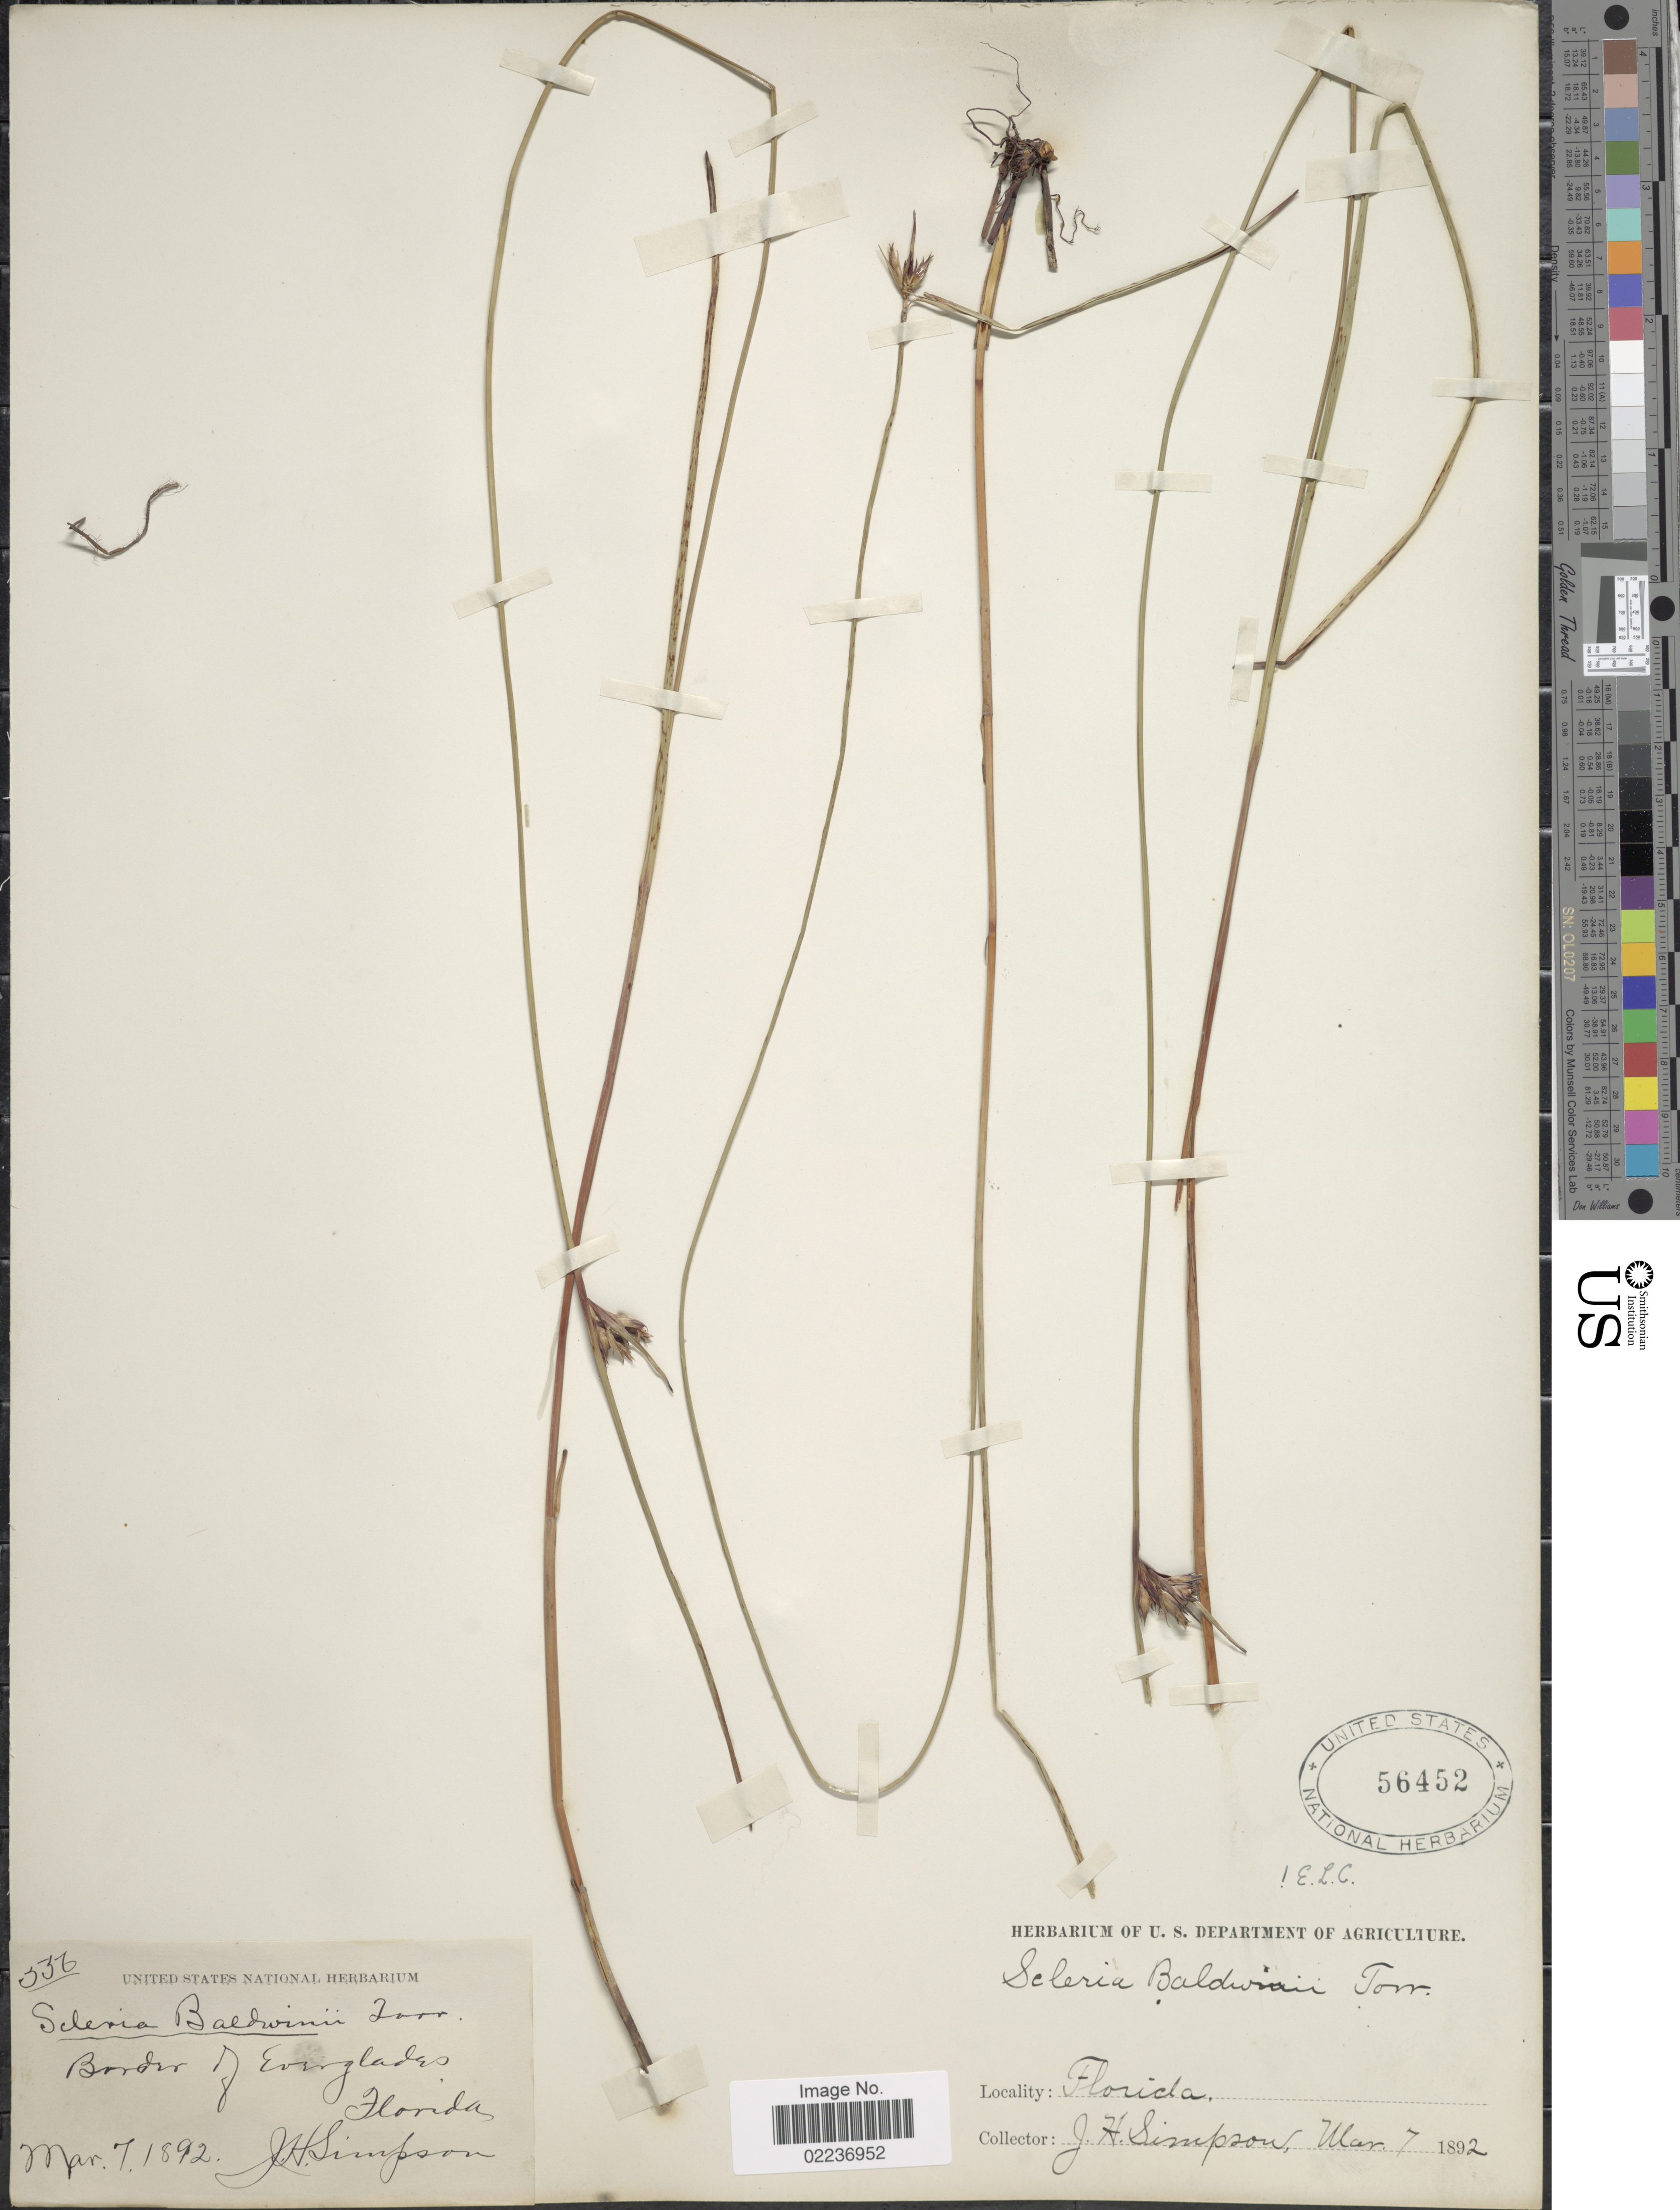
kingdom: Plantae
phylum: Tracheophyta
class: Liliopsida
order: Poales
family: Cyperaceae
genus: Scleria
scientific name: Scleria baldwinii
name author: (Torr.) Steud.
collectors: J. H. Simpson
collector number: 556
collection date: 1892-03-07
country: United States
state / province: Florida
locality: Border of Everglades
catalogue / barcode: US 56452